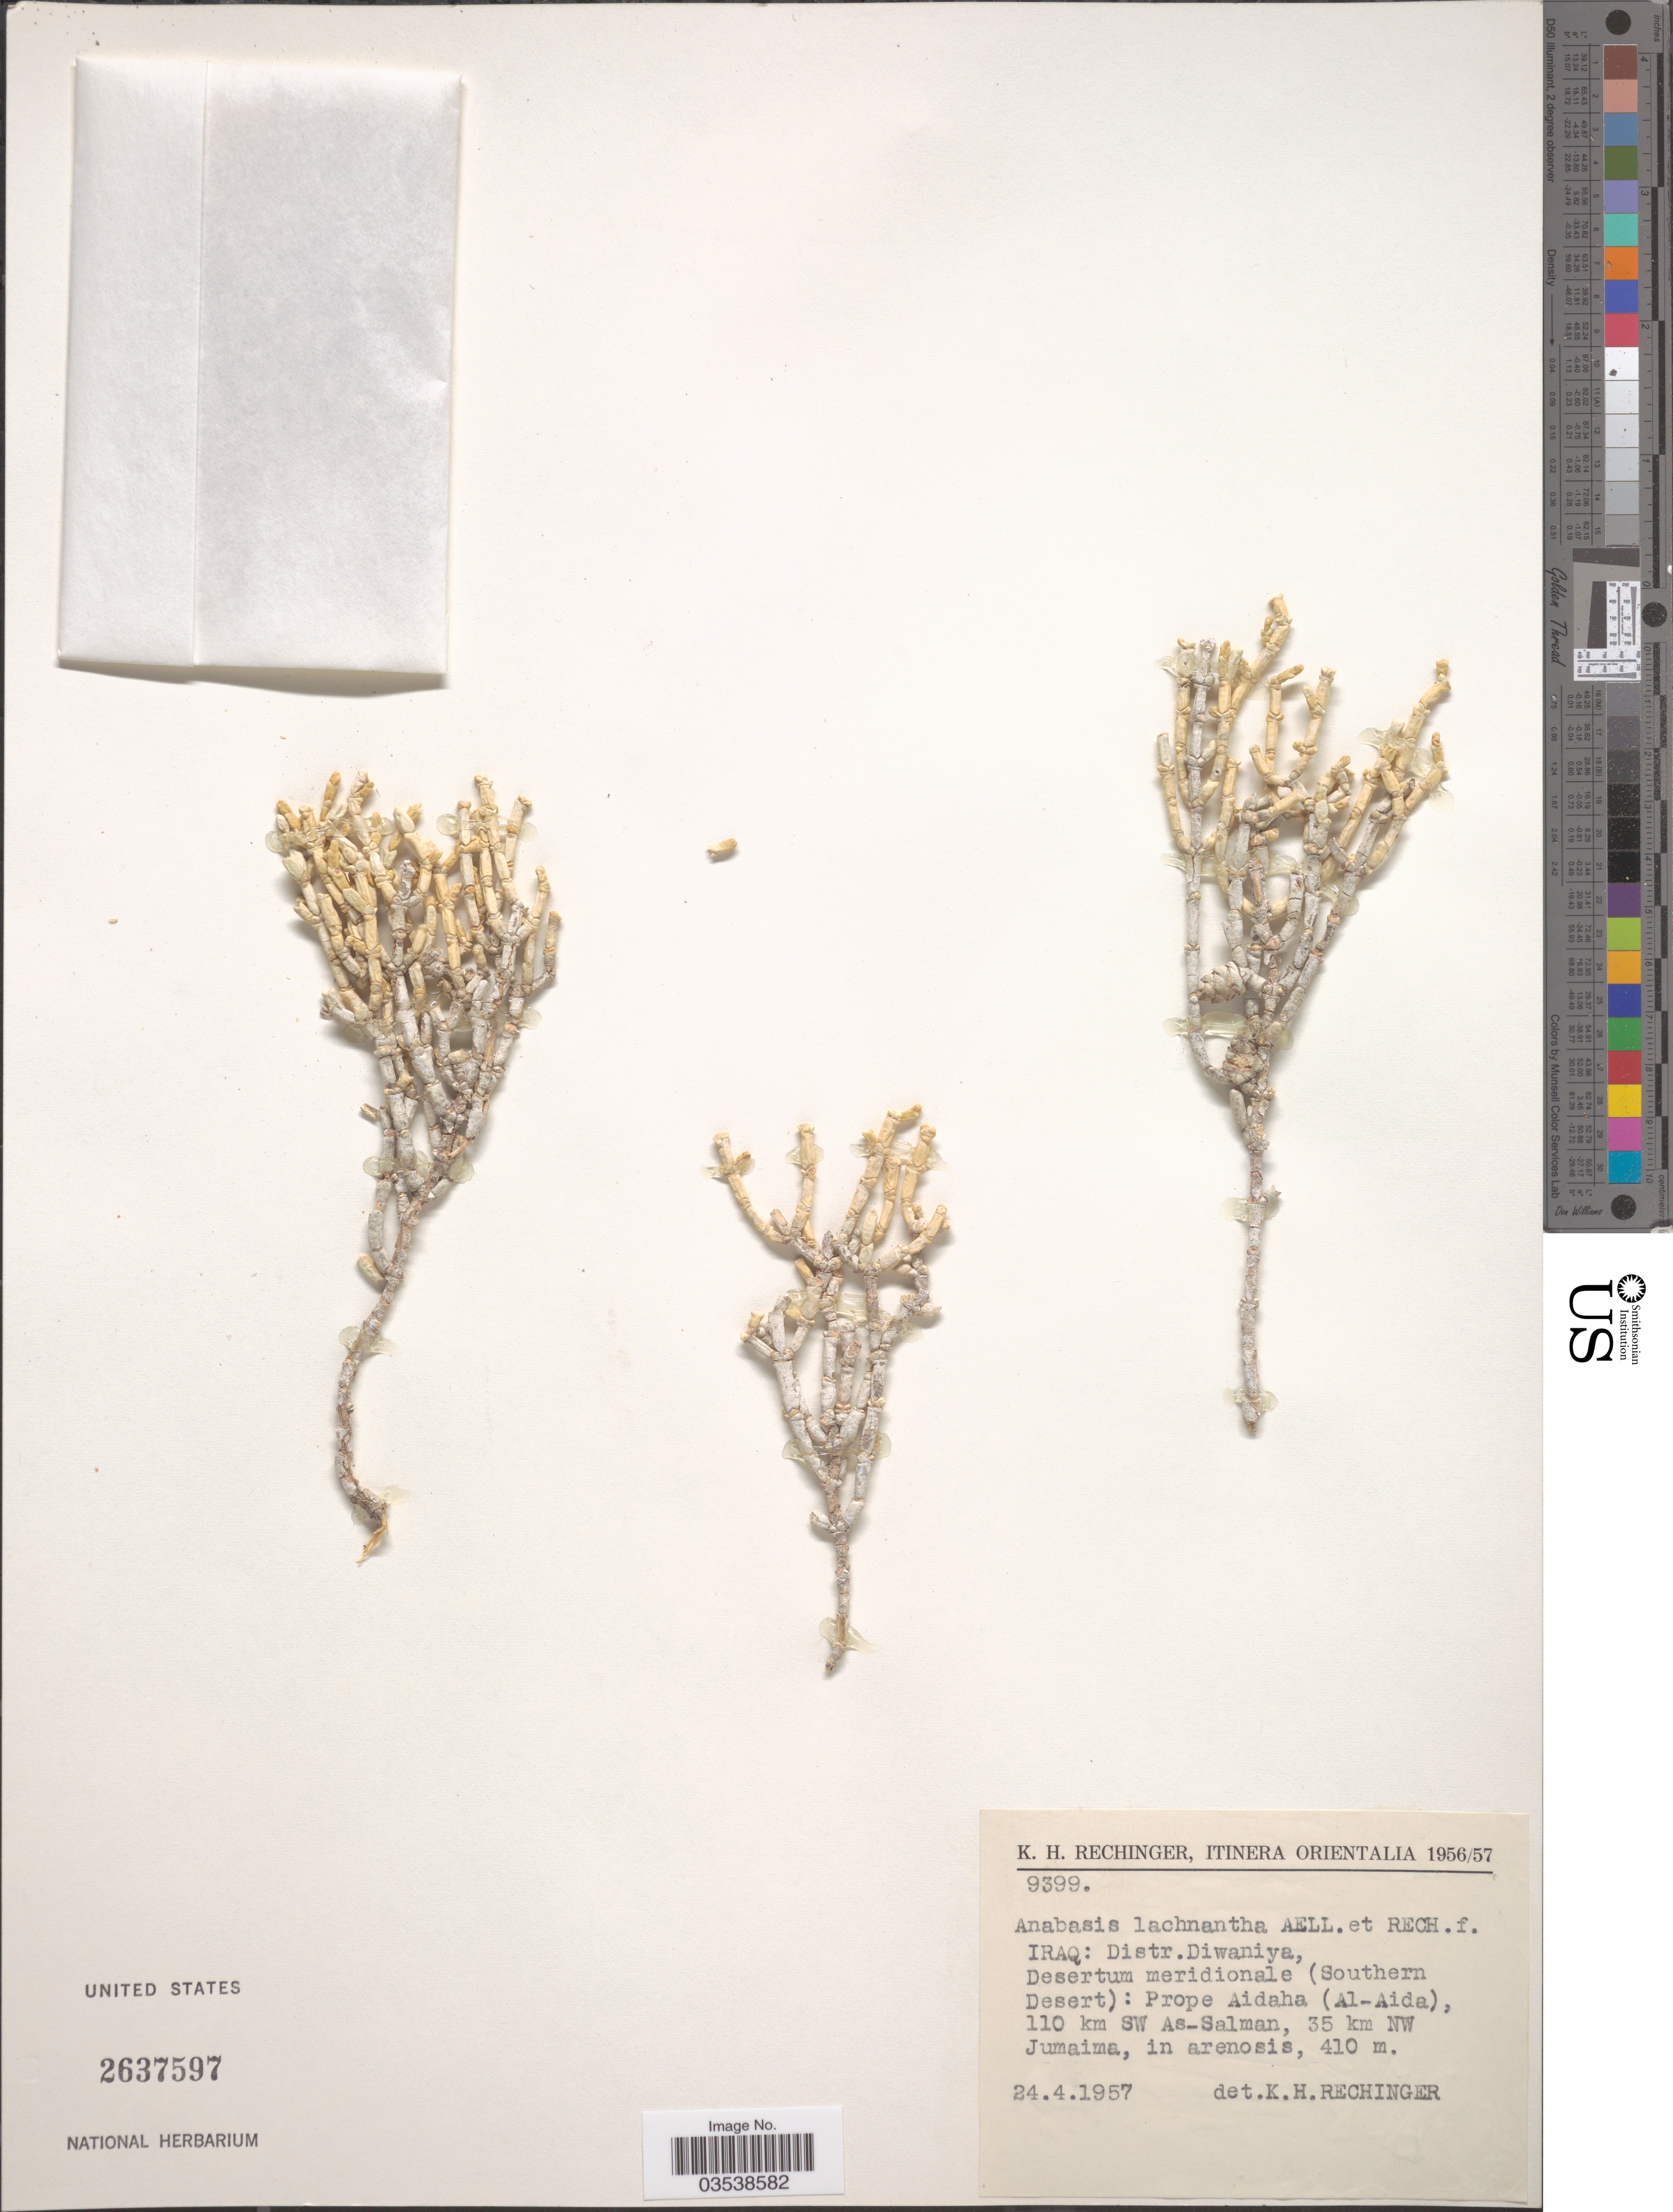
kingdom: Plantae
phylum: Tracheophyta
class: Magnoliopsida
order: Caryophyllales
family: Amaranthaceae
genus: Anabasis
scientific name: Anabasis lachnantha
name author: Aellen & Rech. f.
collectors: K. H. Rechinger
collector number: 9399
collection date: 1957-04-24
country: Iraq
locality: Itinera Orientalia. Distr. Diwaniya, Desertum meridionale (Southern Desert): Prope Aidaha (Al-Aida), 110 km SW As-Salman, 35 km NW Jumaima, in arenosis.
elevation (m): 410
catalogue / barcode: US 2637597